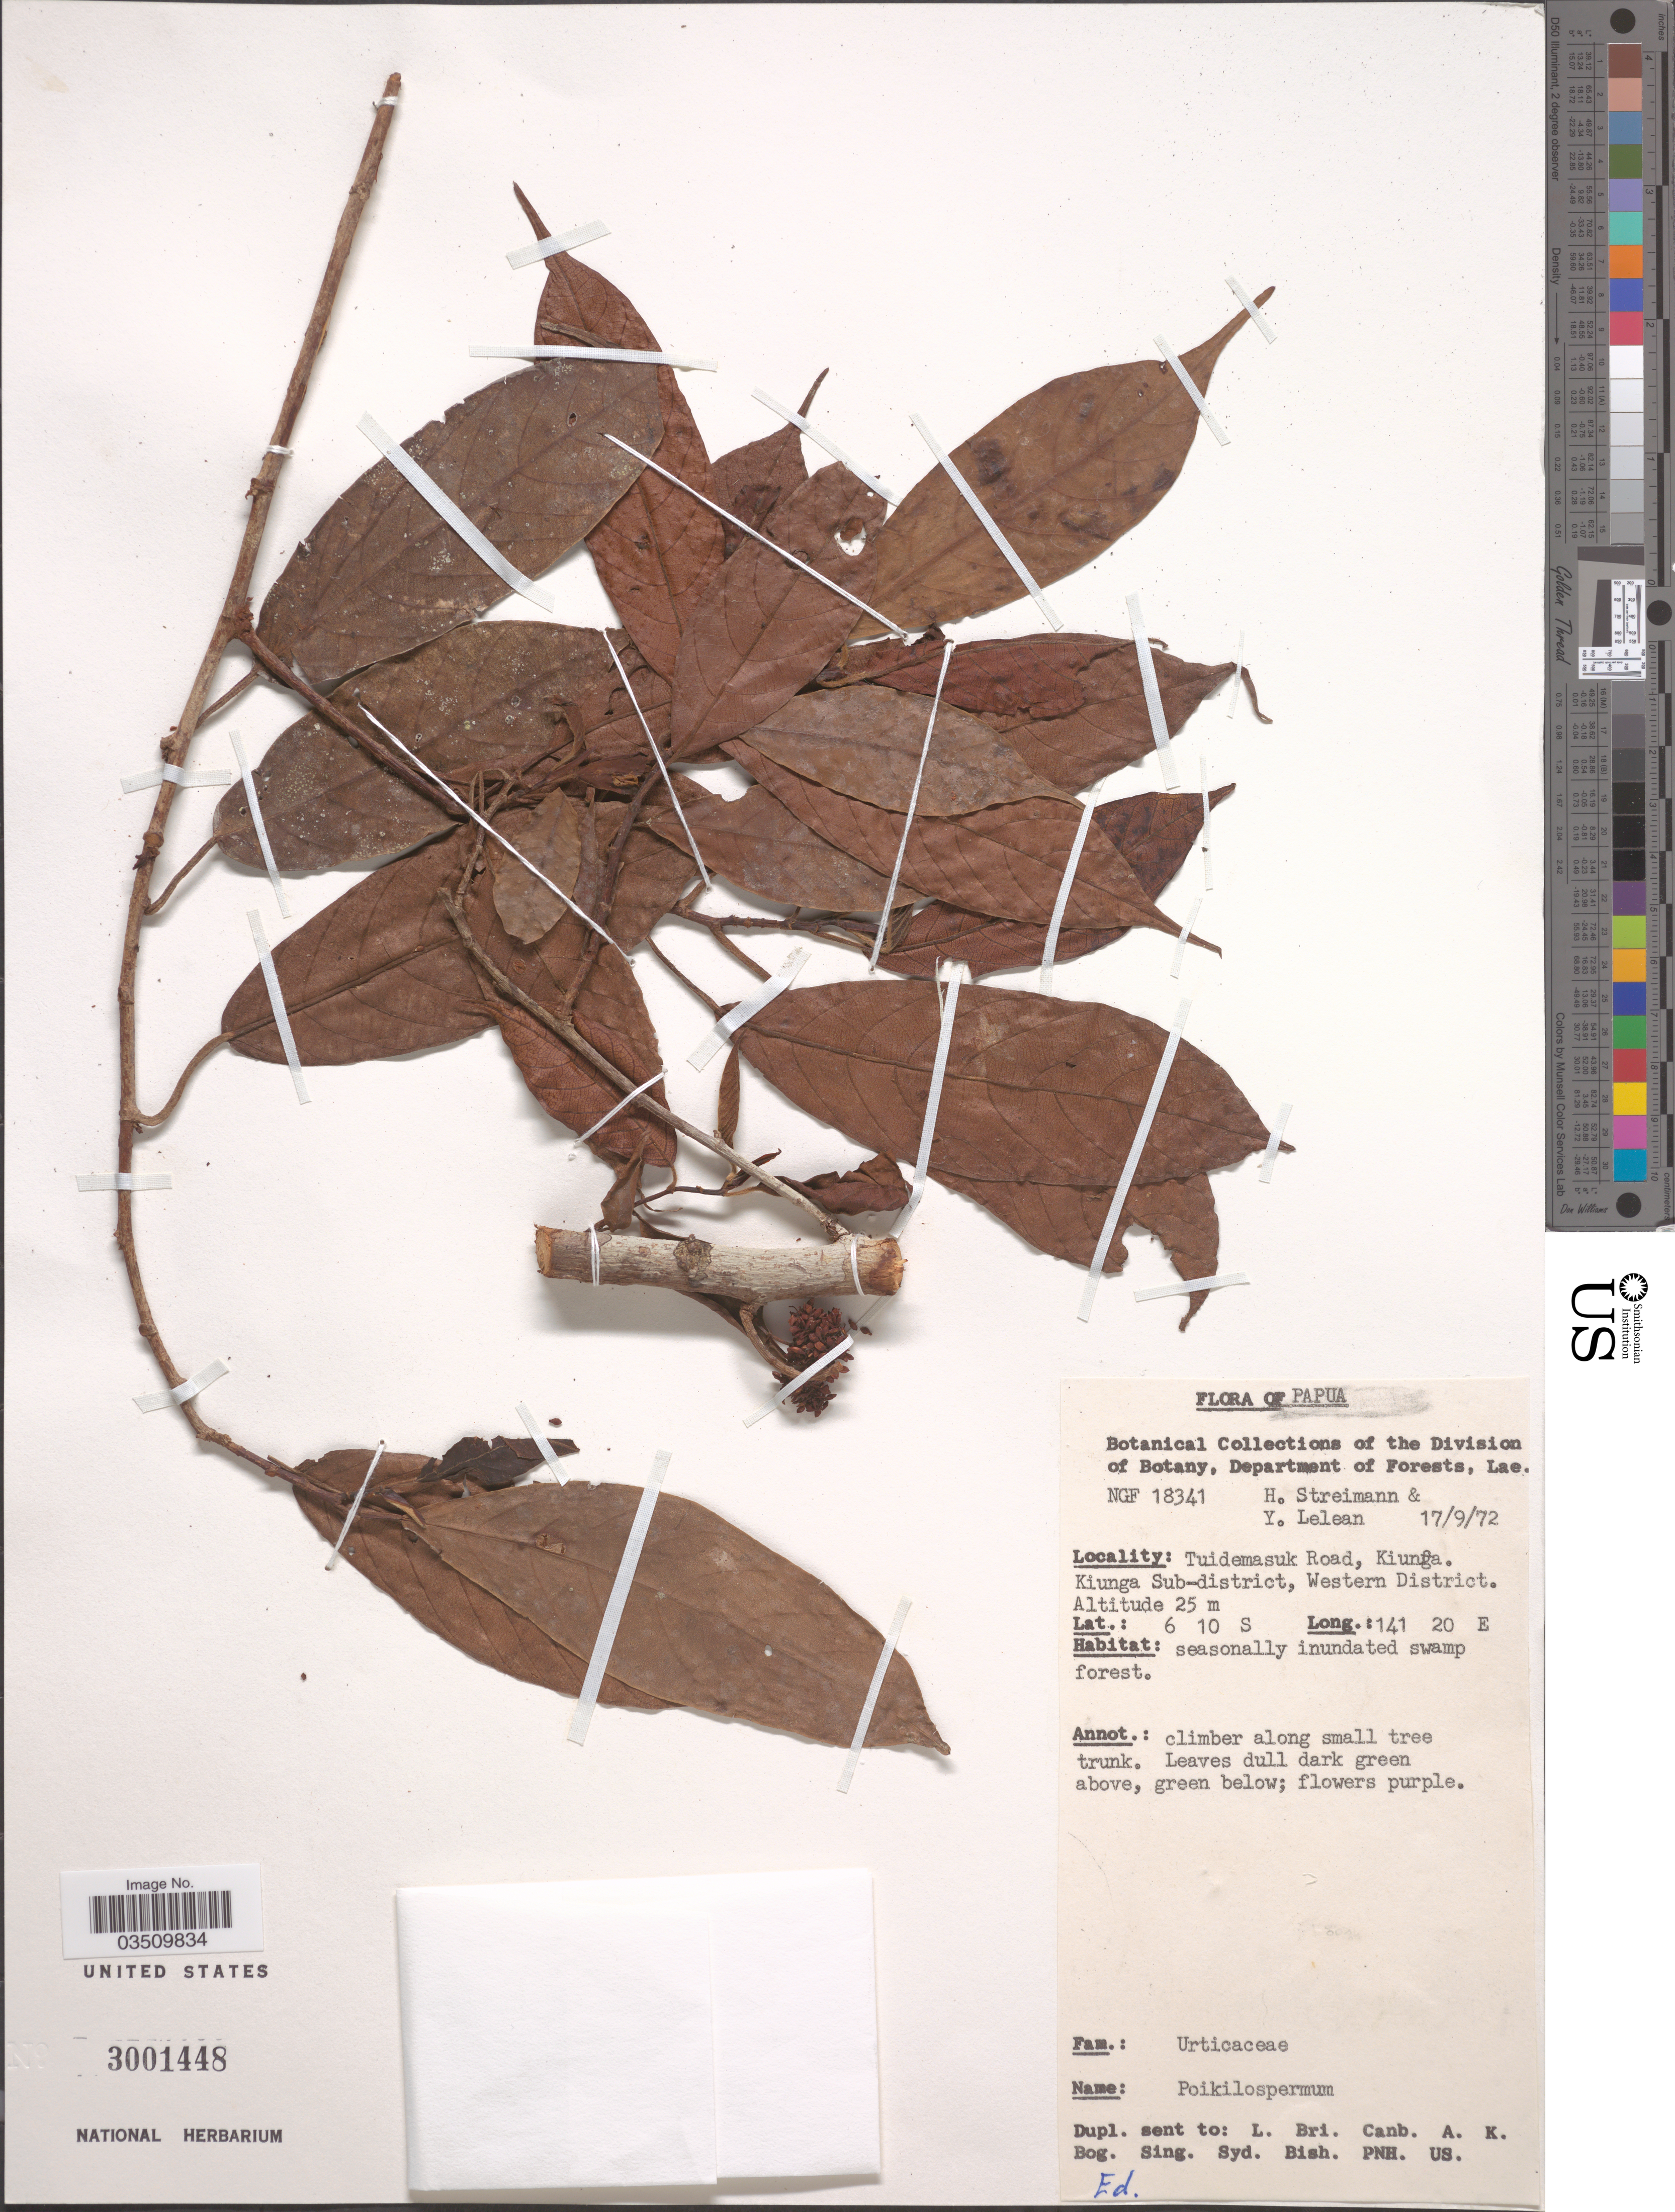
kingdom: Plantae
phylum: Tracheophyta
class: Magnoliopsida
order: Rosales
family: Urticaceae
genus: Poikilospermum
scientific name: Poikilospermum sp.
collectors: H. Streiman & Y. Lelean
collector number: NGF18341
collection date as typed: Transcribed d/m/y: 17/9/72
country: Papua New Guinea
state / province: Manus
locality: Tuidemasuk Road, Kiunga. Kuinga Sub-district, Western District.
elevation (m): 25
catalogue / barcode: US 3001448